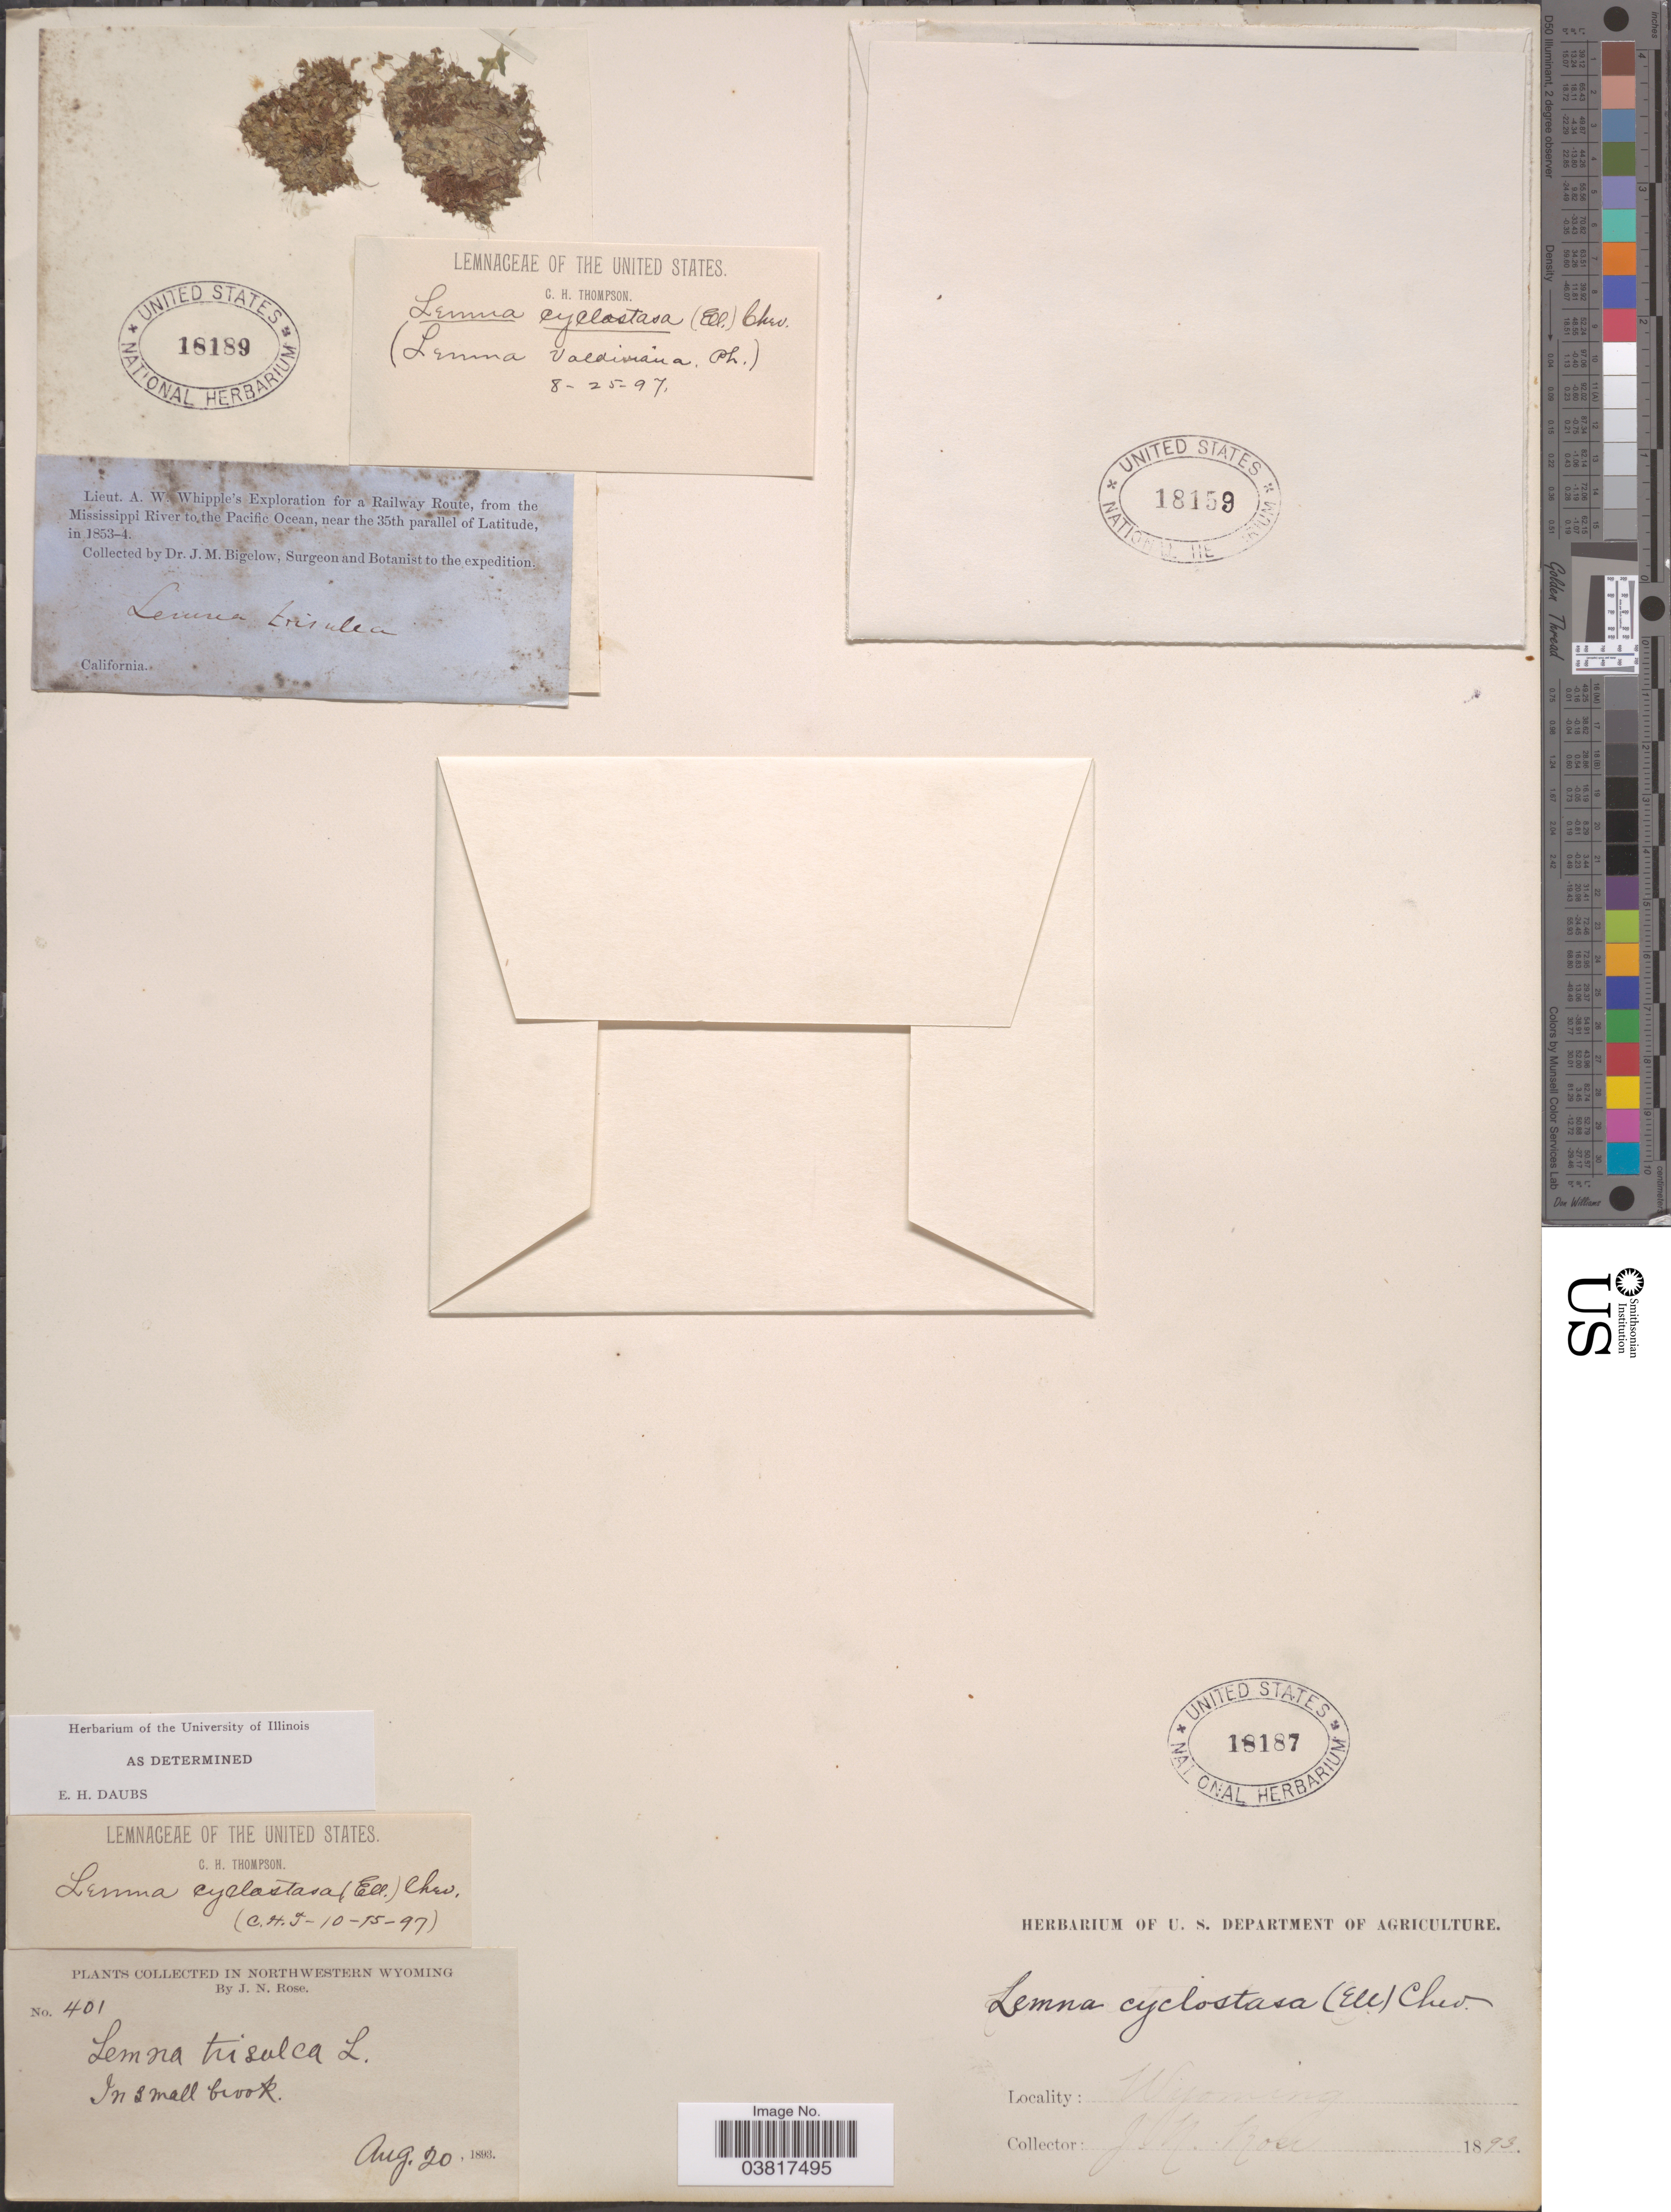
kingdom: Plantae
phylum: Tracheophyta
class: Liliopsida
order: Alismatales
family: Araceae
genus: Lemna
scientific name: Lemna cyclostasa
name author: (Elliott) Chevall. ex C.H. Thomps.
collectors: J. M. Bigelow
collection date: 1853/1854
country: United States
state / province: California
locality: Railway Route, from the Mississippi River to the Pacific Ocean, near the 35th parallel of Latitude.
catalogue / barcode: US 18189